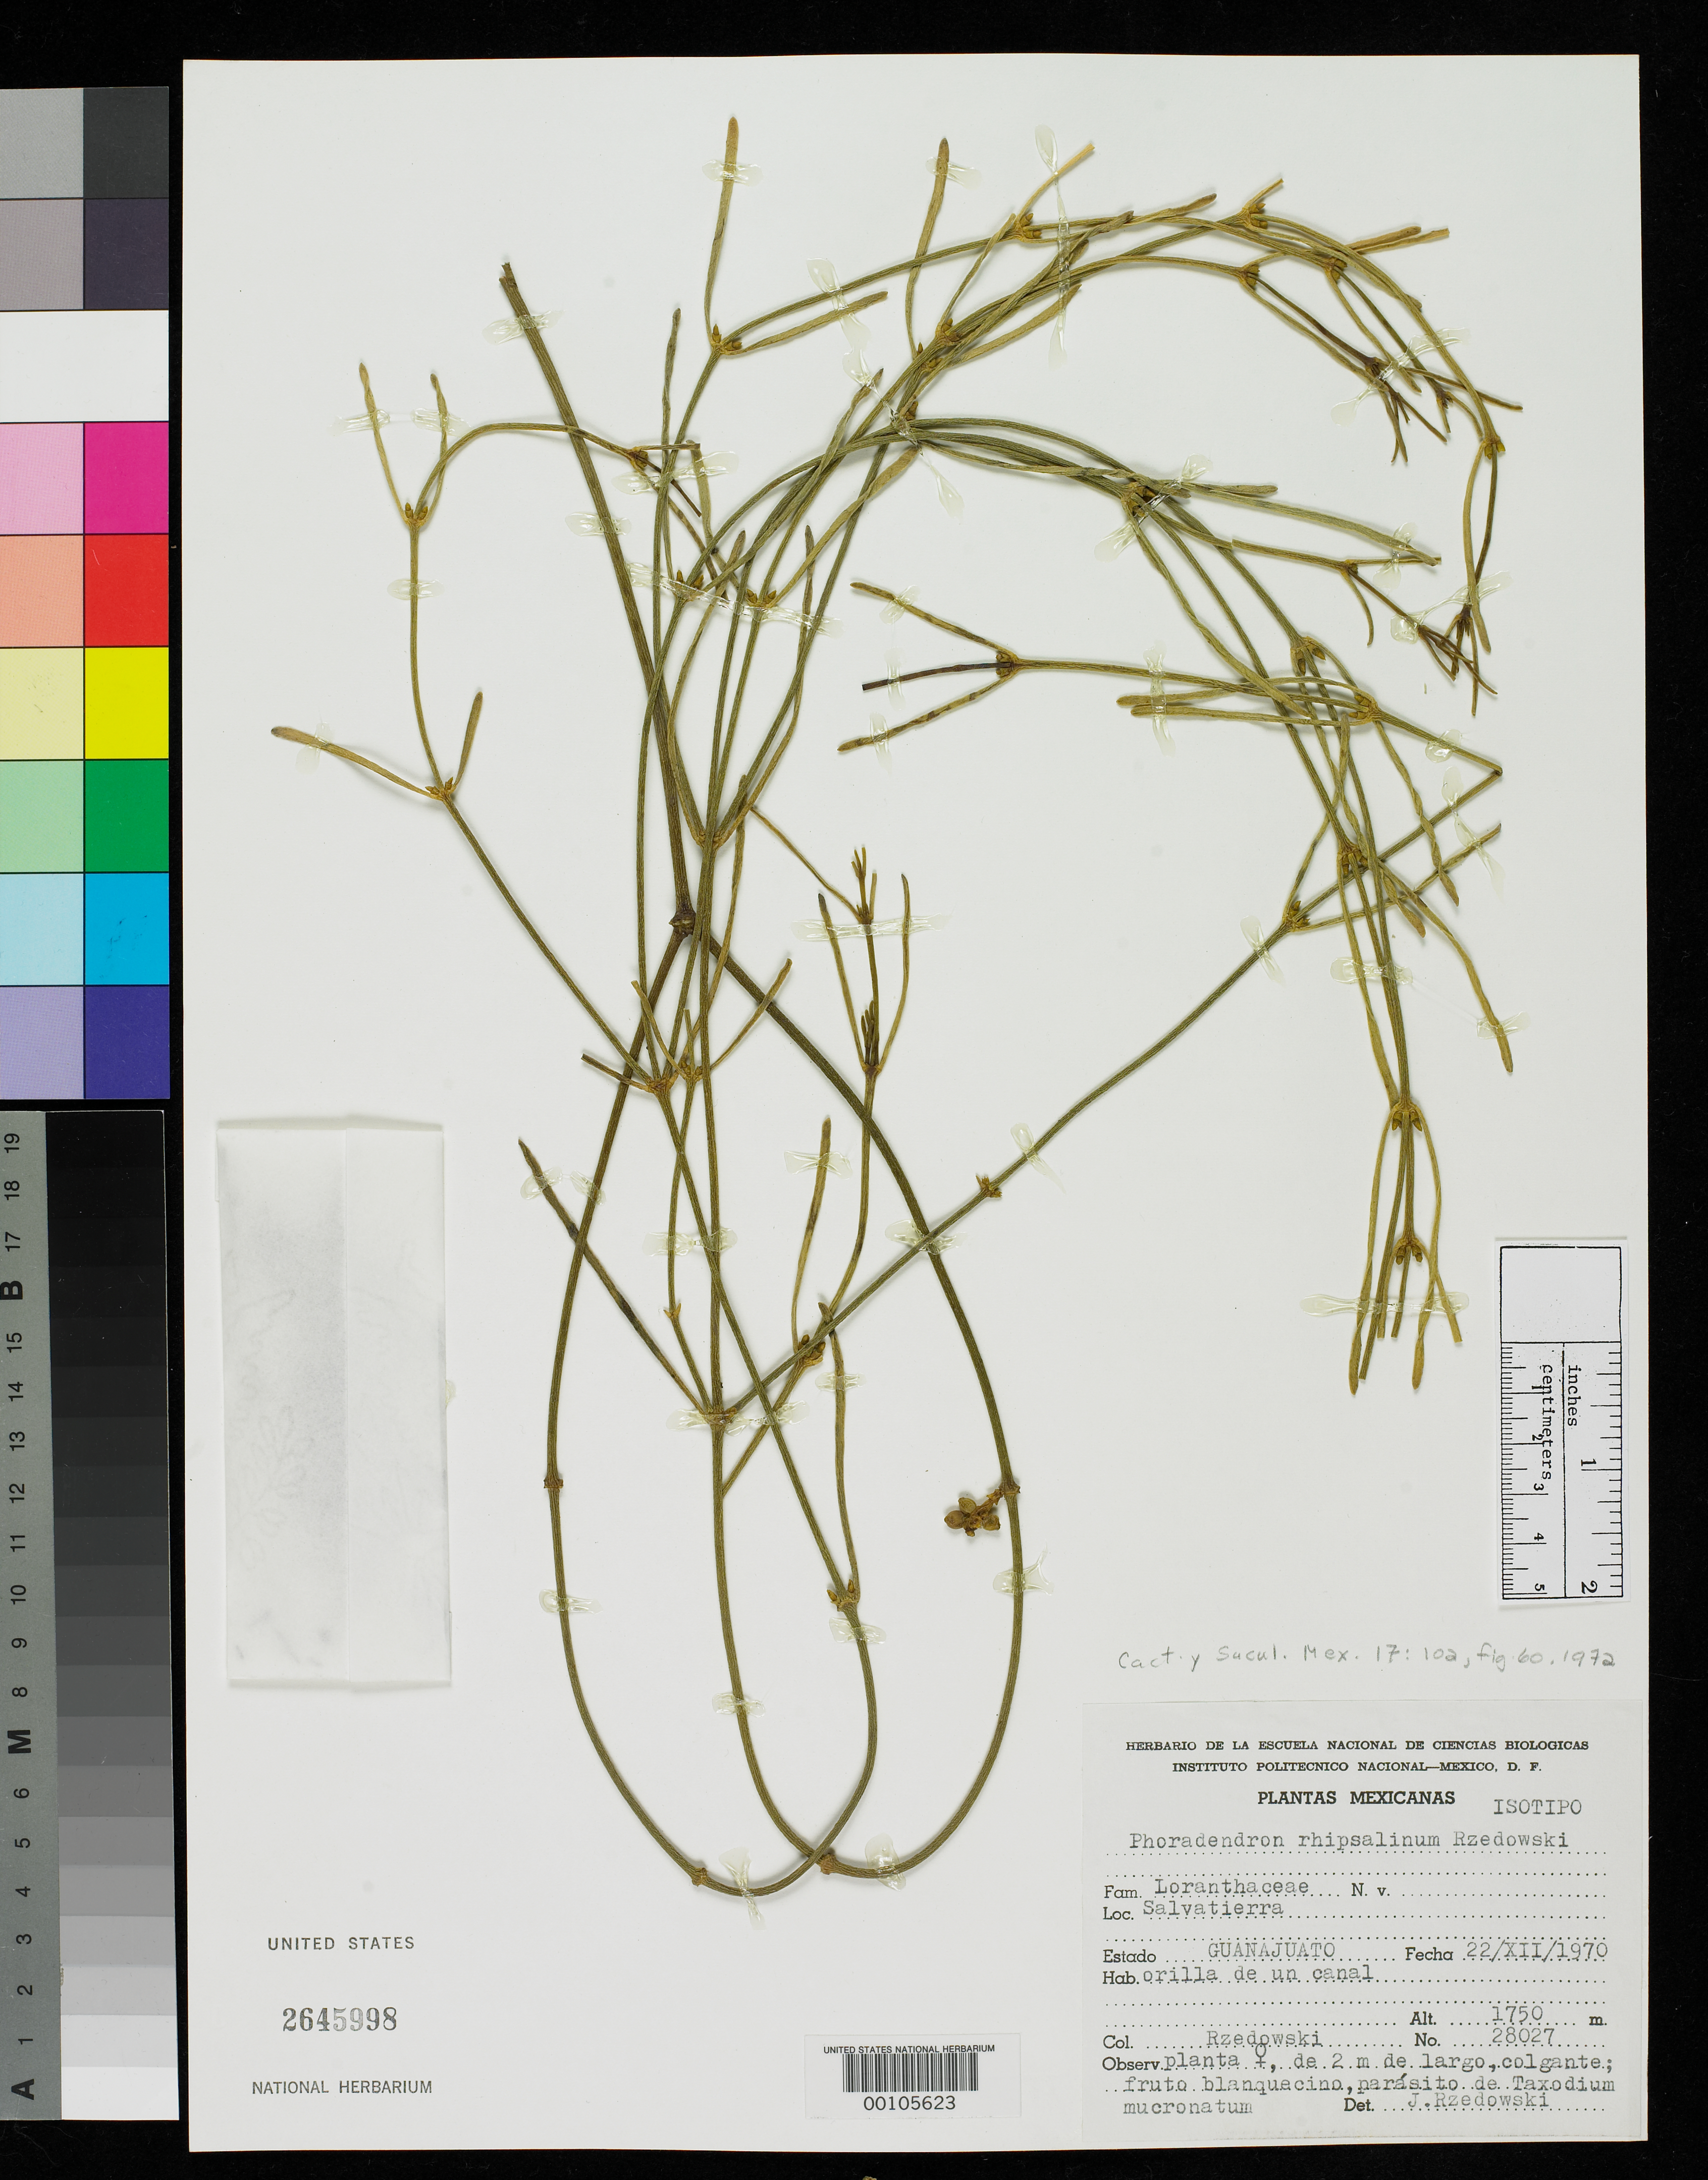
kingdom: Plantae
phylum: Tracheophyta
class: Magnoliopsida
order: Santalales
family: Viscaceae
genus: Phoradendron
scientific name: Phoradendron rhipsalinum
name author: Rzed.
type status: Isotype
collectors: J. Rzedowski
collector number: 28027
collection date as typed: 22 Dec 1970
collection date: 1970-12-22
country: Mexico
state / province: Guanajuato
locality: Salvatierra.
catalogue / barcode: US 2645998